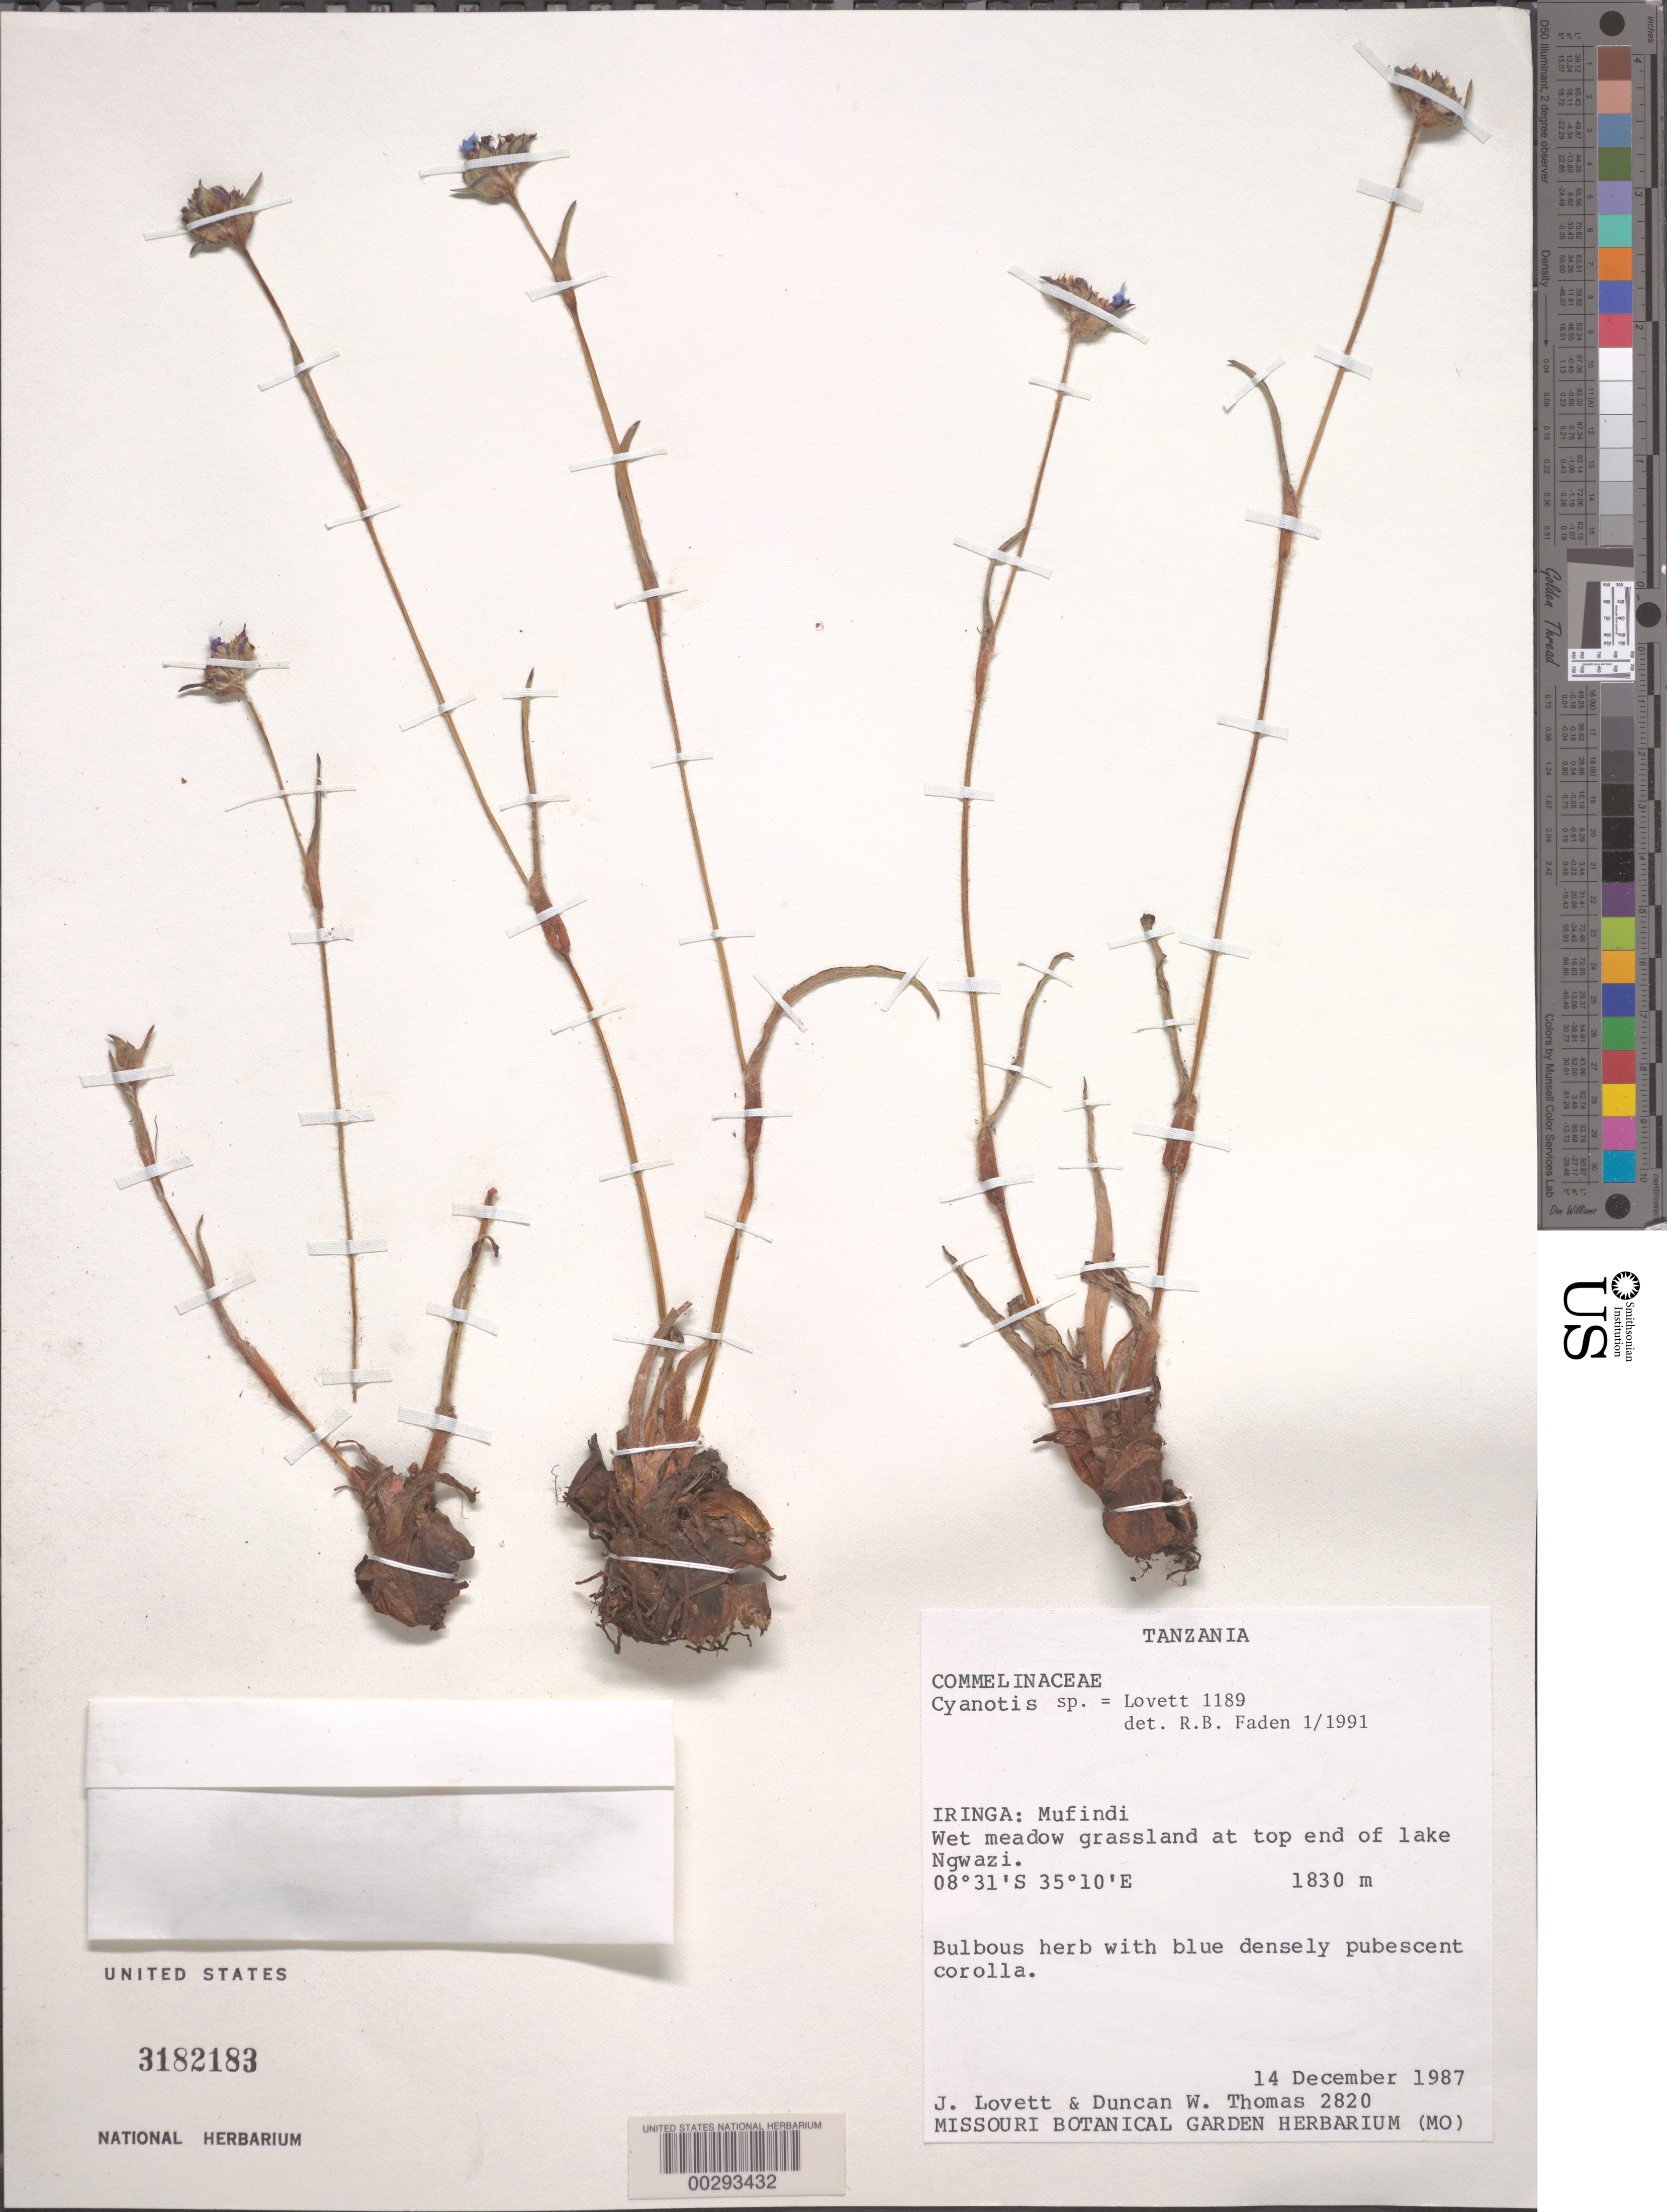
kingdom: Plantae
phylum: Tracheophyta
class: Liliopsida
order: Commelinales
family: Commelinaceae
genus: Murdannia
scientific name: Murdannia simplex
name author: (Vahl) Brenan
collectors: J. Lovett & D. W. Thomas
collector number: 2378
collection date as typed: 17 Nov 1987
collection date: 1987-11-17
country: Tanzania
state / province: Iringa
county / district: Mufindi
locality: Ngwazi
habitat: Wet meadow grassland at top of lake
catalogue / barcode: US 3182183